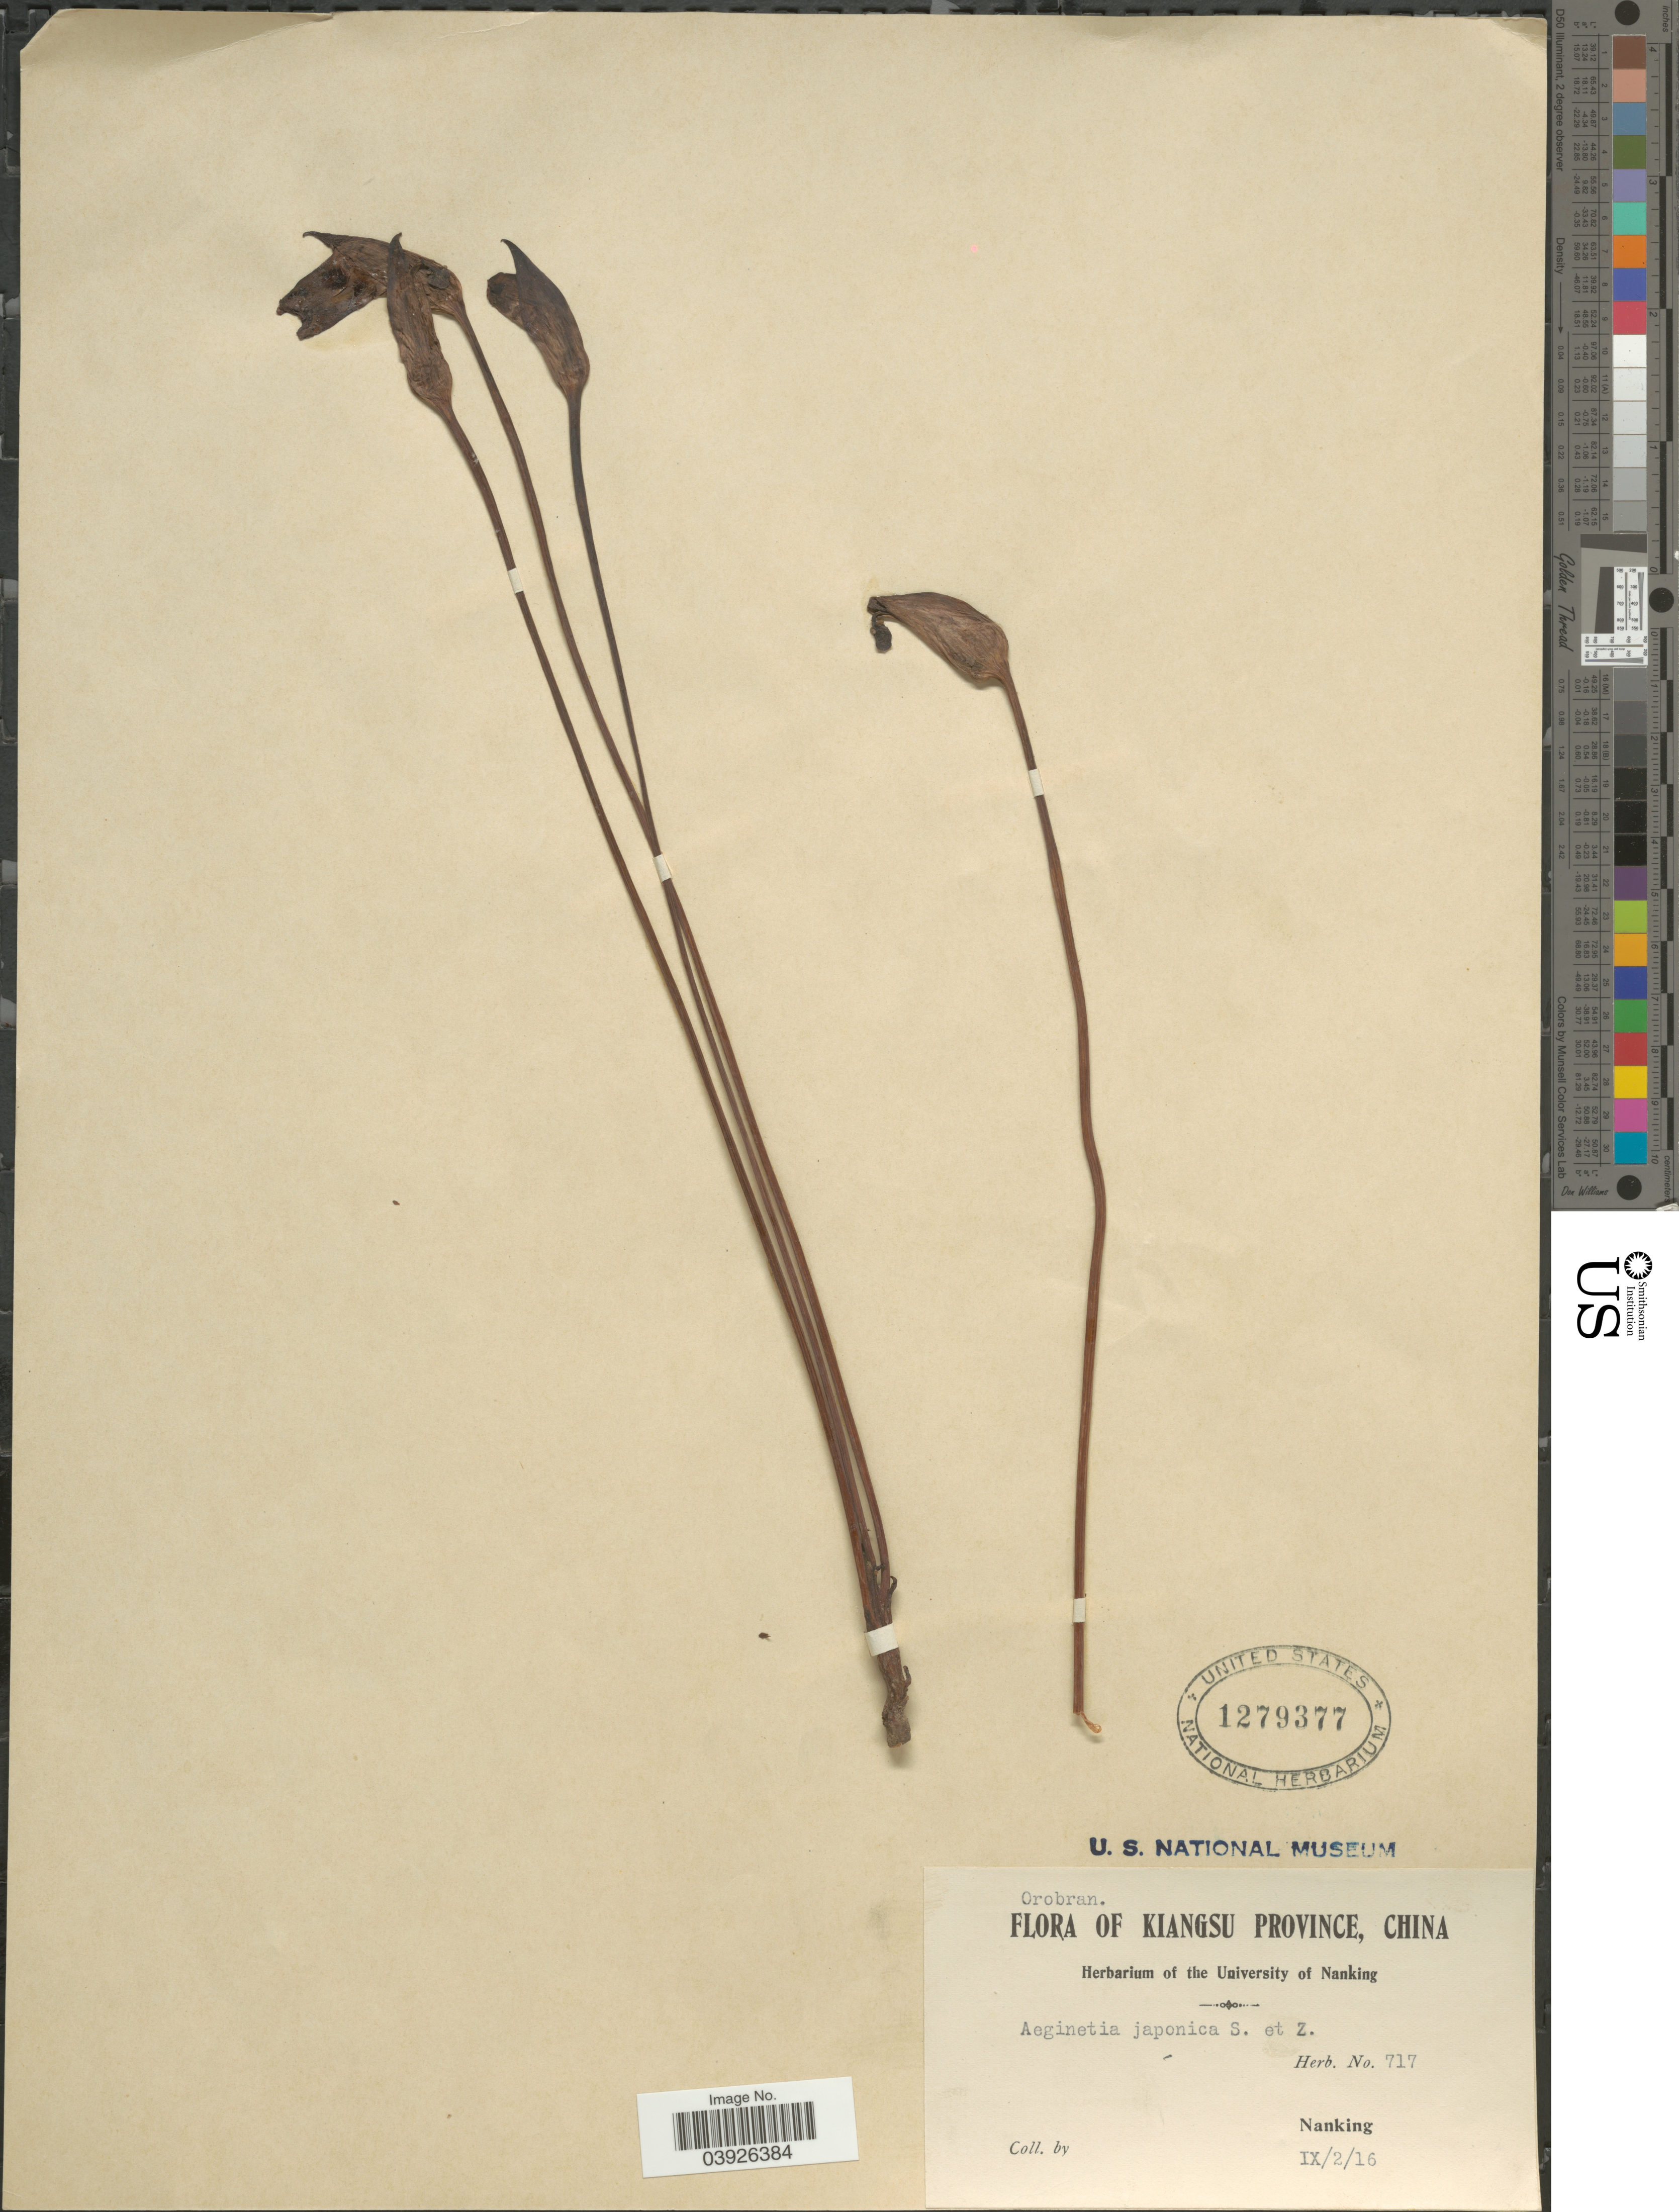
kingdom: Plantae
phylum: Tracheophyta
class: Magnoliopsida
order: Lamiales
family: Orobanchaceae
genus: Aeginetia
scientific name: Aeginetia japonica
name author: Siebold & Zucc.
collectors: ex herb. University of Nanking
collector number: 717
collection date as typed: Transcribed d/m/y: 2/9/16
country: China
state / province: Jiangsu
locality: Kiangsu Province. Nanking.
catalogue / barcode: US 1279377